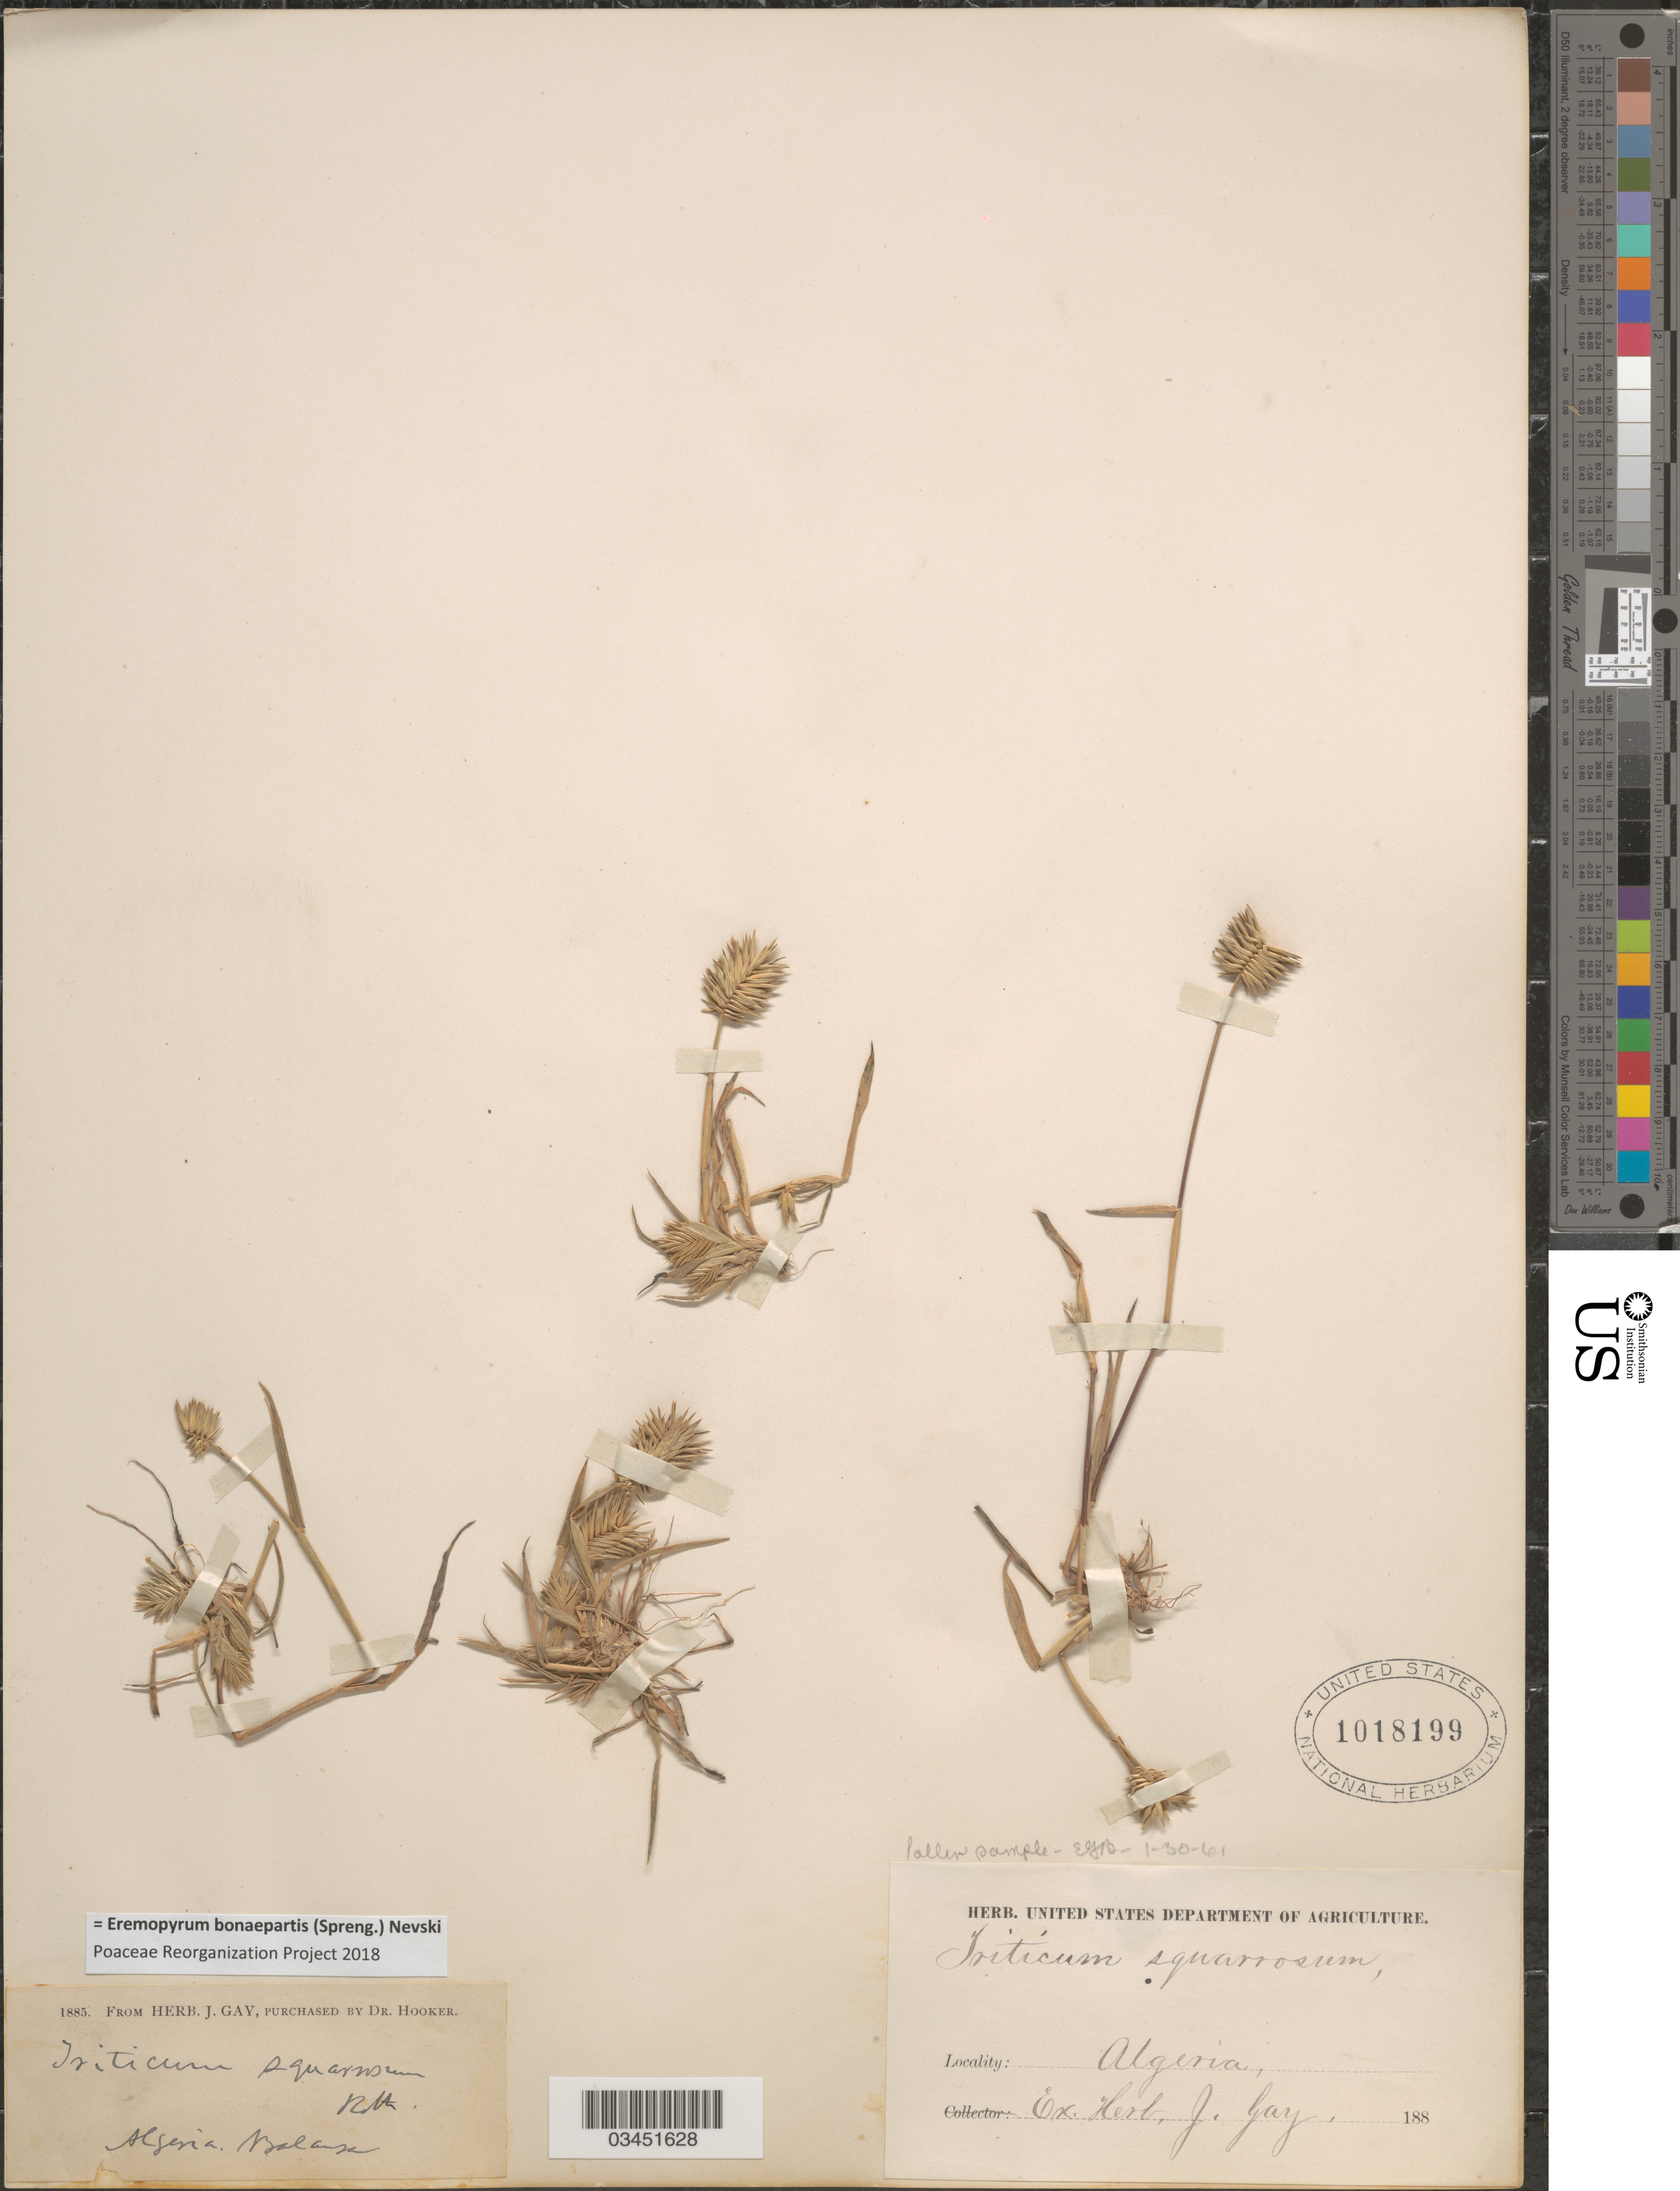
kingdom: Plantae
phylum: Tracheophyta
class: Liliopsida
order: Poales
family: Poaceae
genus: Eremopyrum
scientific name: Eremopyrum bonaepartis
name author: (Spreng.) Nevski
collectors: -. Balansa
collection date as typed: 188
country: Algeria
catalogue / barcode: US 1018199